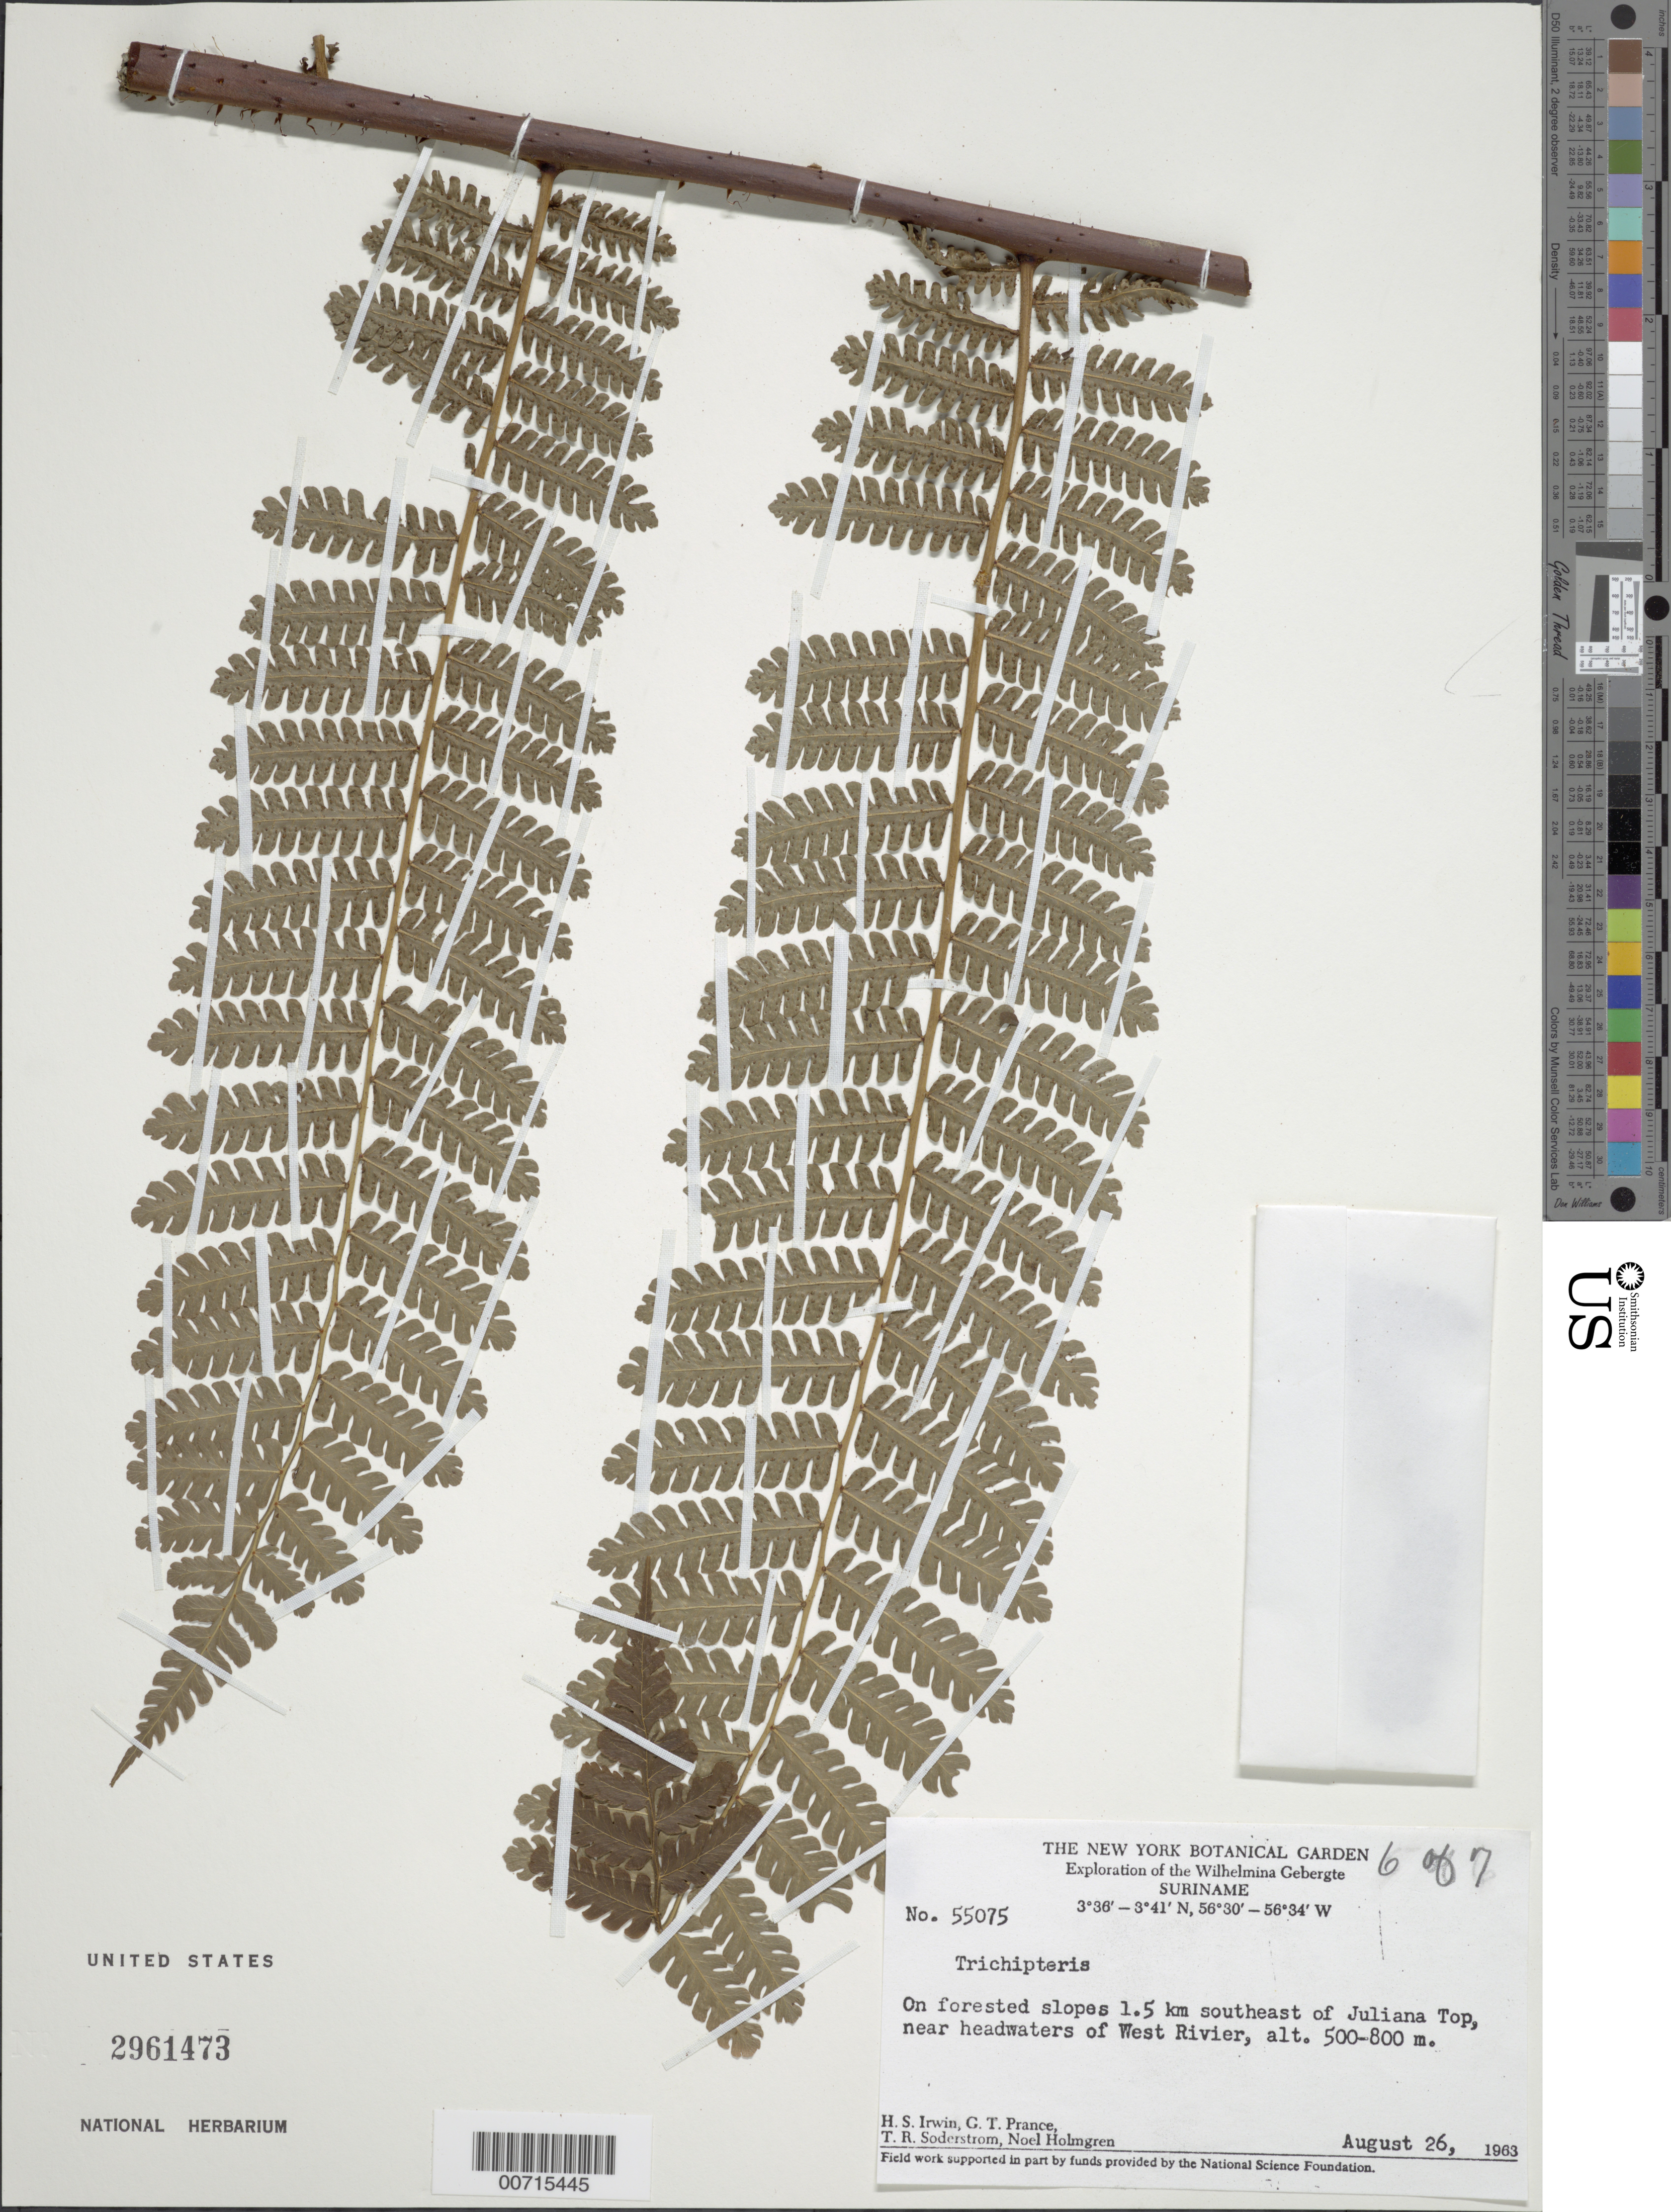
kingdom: Plantae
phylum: Tracheophyta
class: Polypodiopsida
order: Cyatheales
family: Cyatheaceae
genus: Cyathea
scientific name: Cyathea sp.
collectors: H. Irwin, G. T. Prance, T. R. Soderstrom & N. H. Holmgren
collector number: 55075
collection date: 1963-08-26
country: Suriname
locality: Wilhelmina Gebergte, on forested slopes 1.5 km southeast of Juliana Top, near headwaters of West Rivier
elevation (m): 500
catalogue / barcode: US 2961473